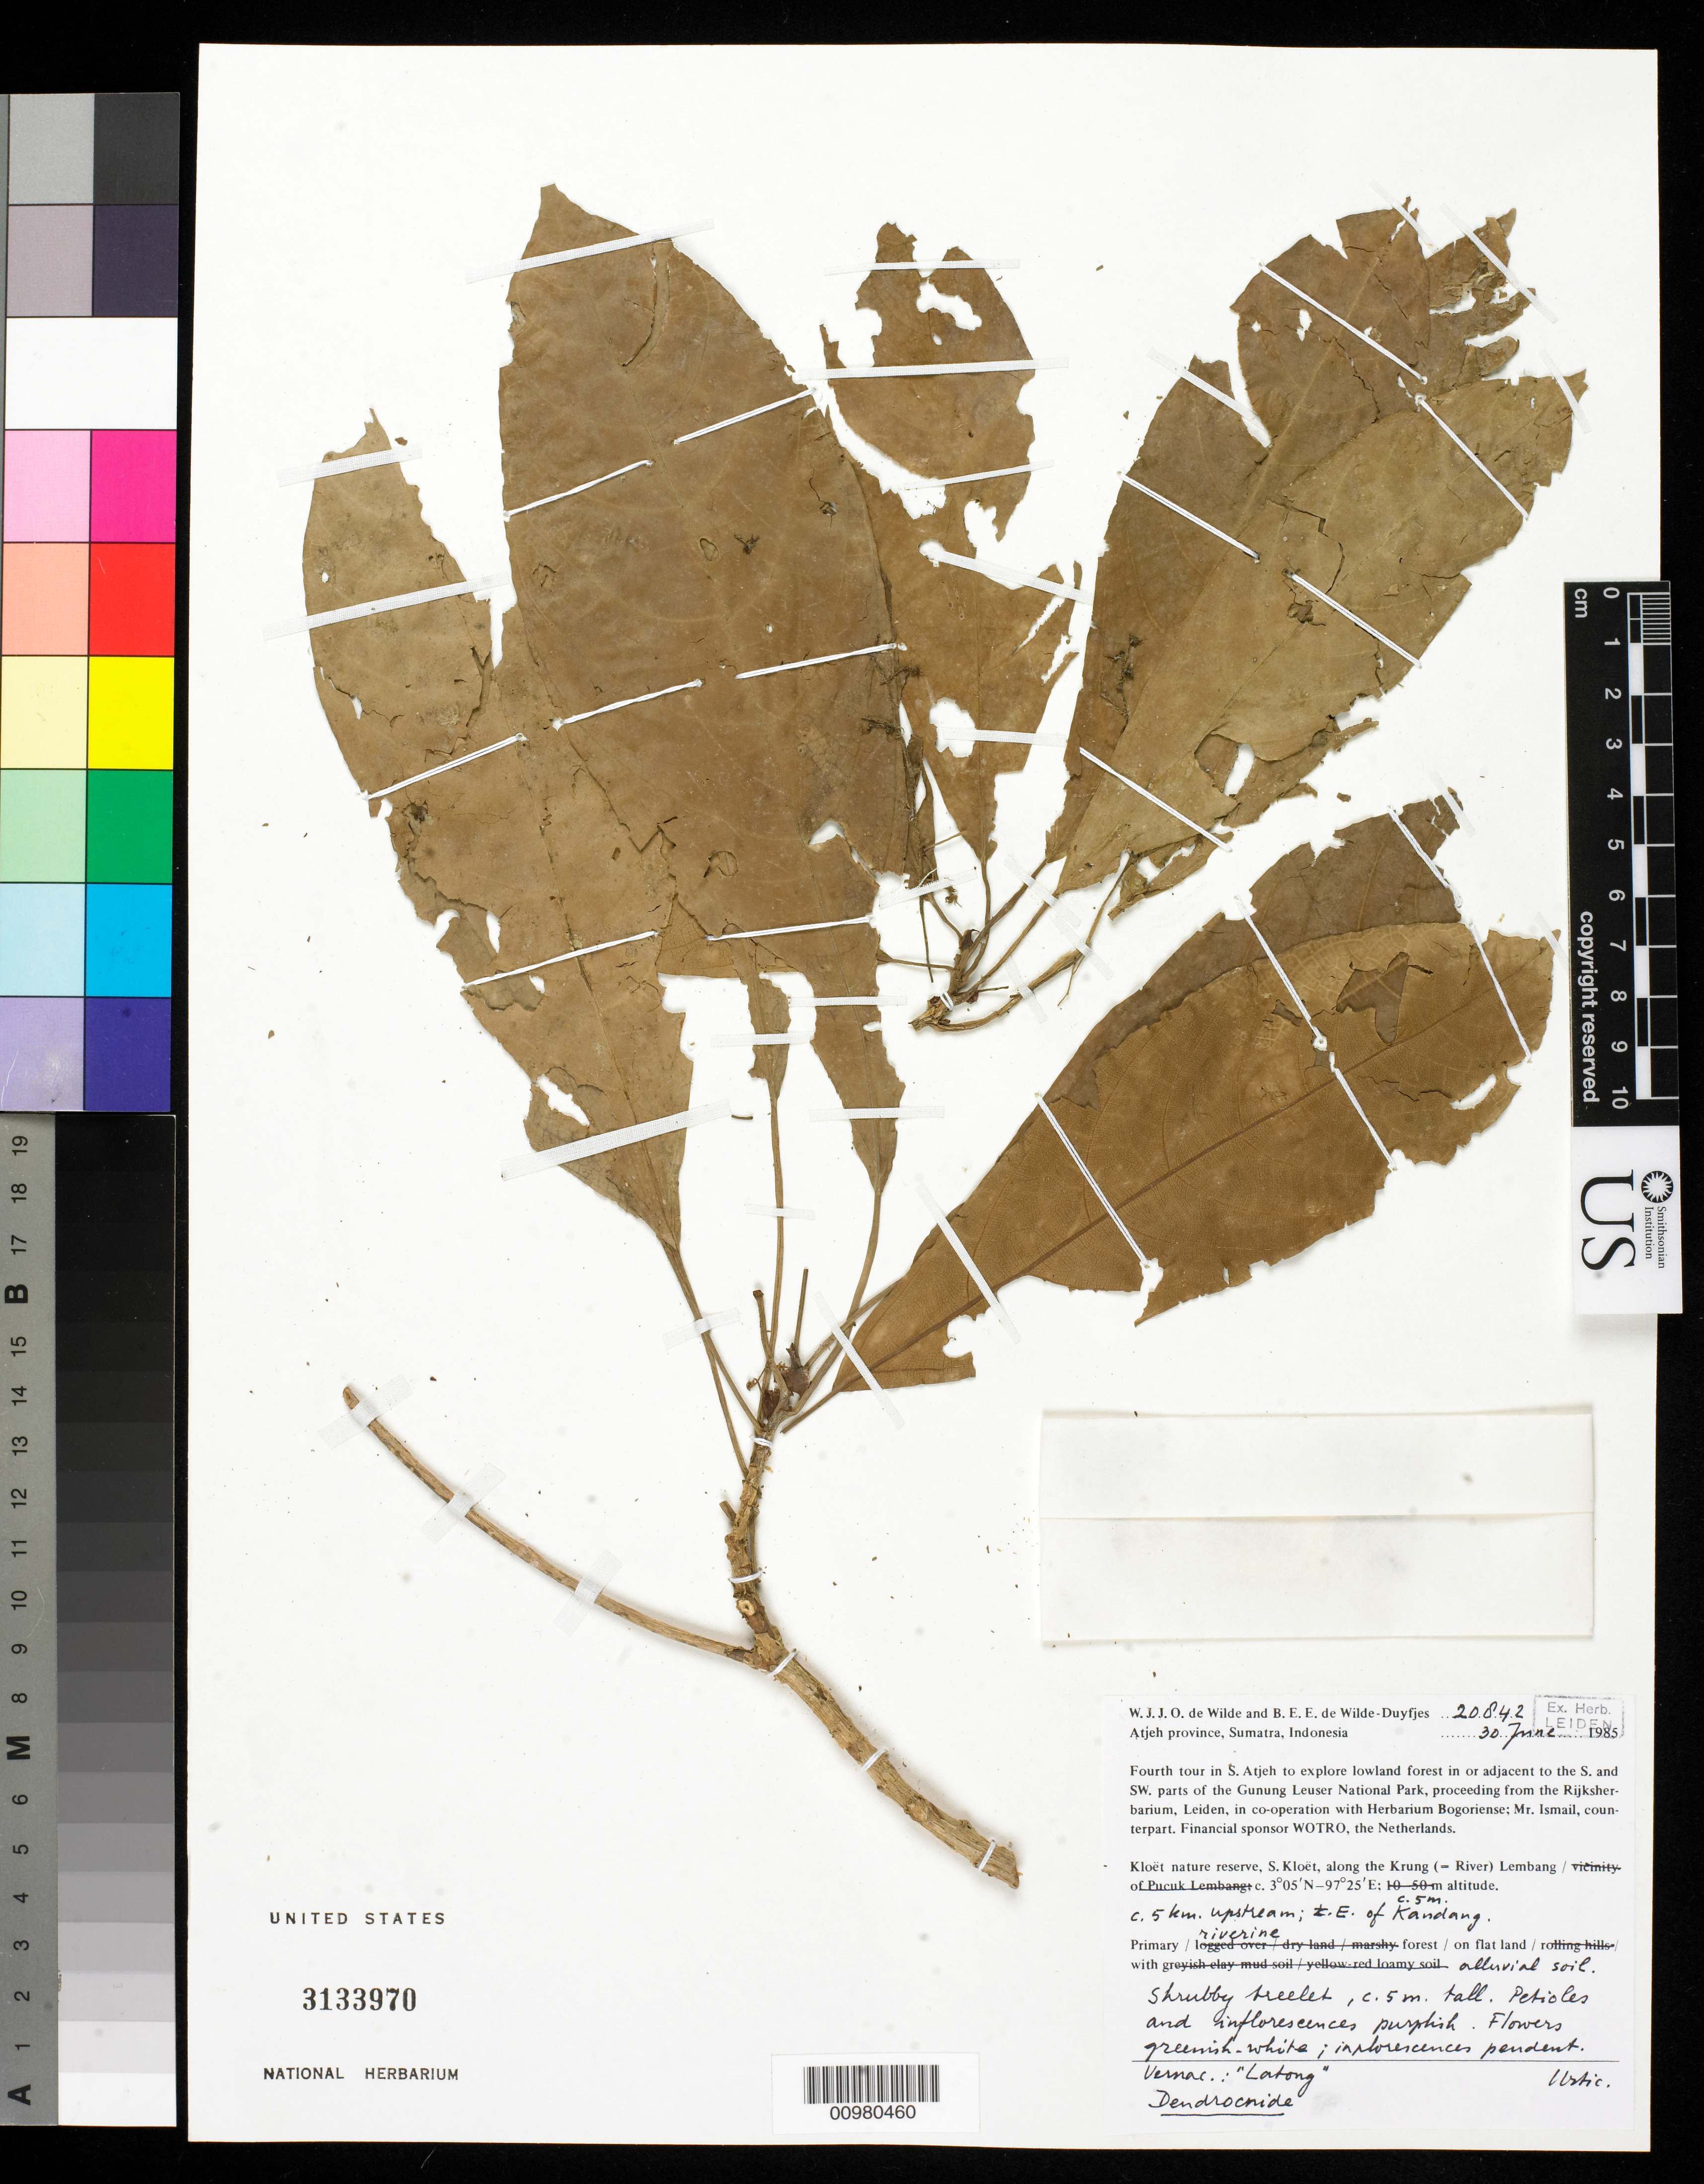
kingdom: Plantae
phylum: Tracheophyta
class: Magnoliopsida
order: Rosales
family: Urticaceae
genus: Dendrocnide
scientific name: Dendrocnide sp.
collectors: W. J. de Wilde & B. E. de Wilde-Duyfjes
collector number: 20042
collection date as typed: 30 Jun 1985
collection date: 1985-06-30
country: Indonesia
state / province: Sumatra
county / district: Atjeh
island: Sumatra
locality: Kloet nature reserve, S. Kloet, along the Krung (=River) Lembang.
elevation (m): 5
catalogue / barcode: US 3133970